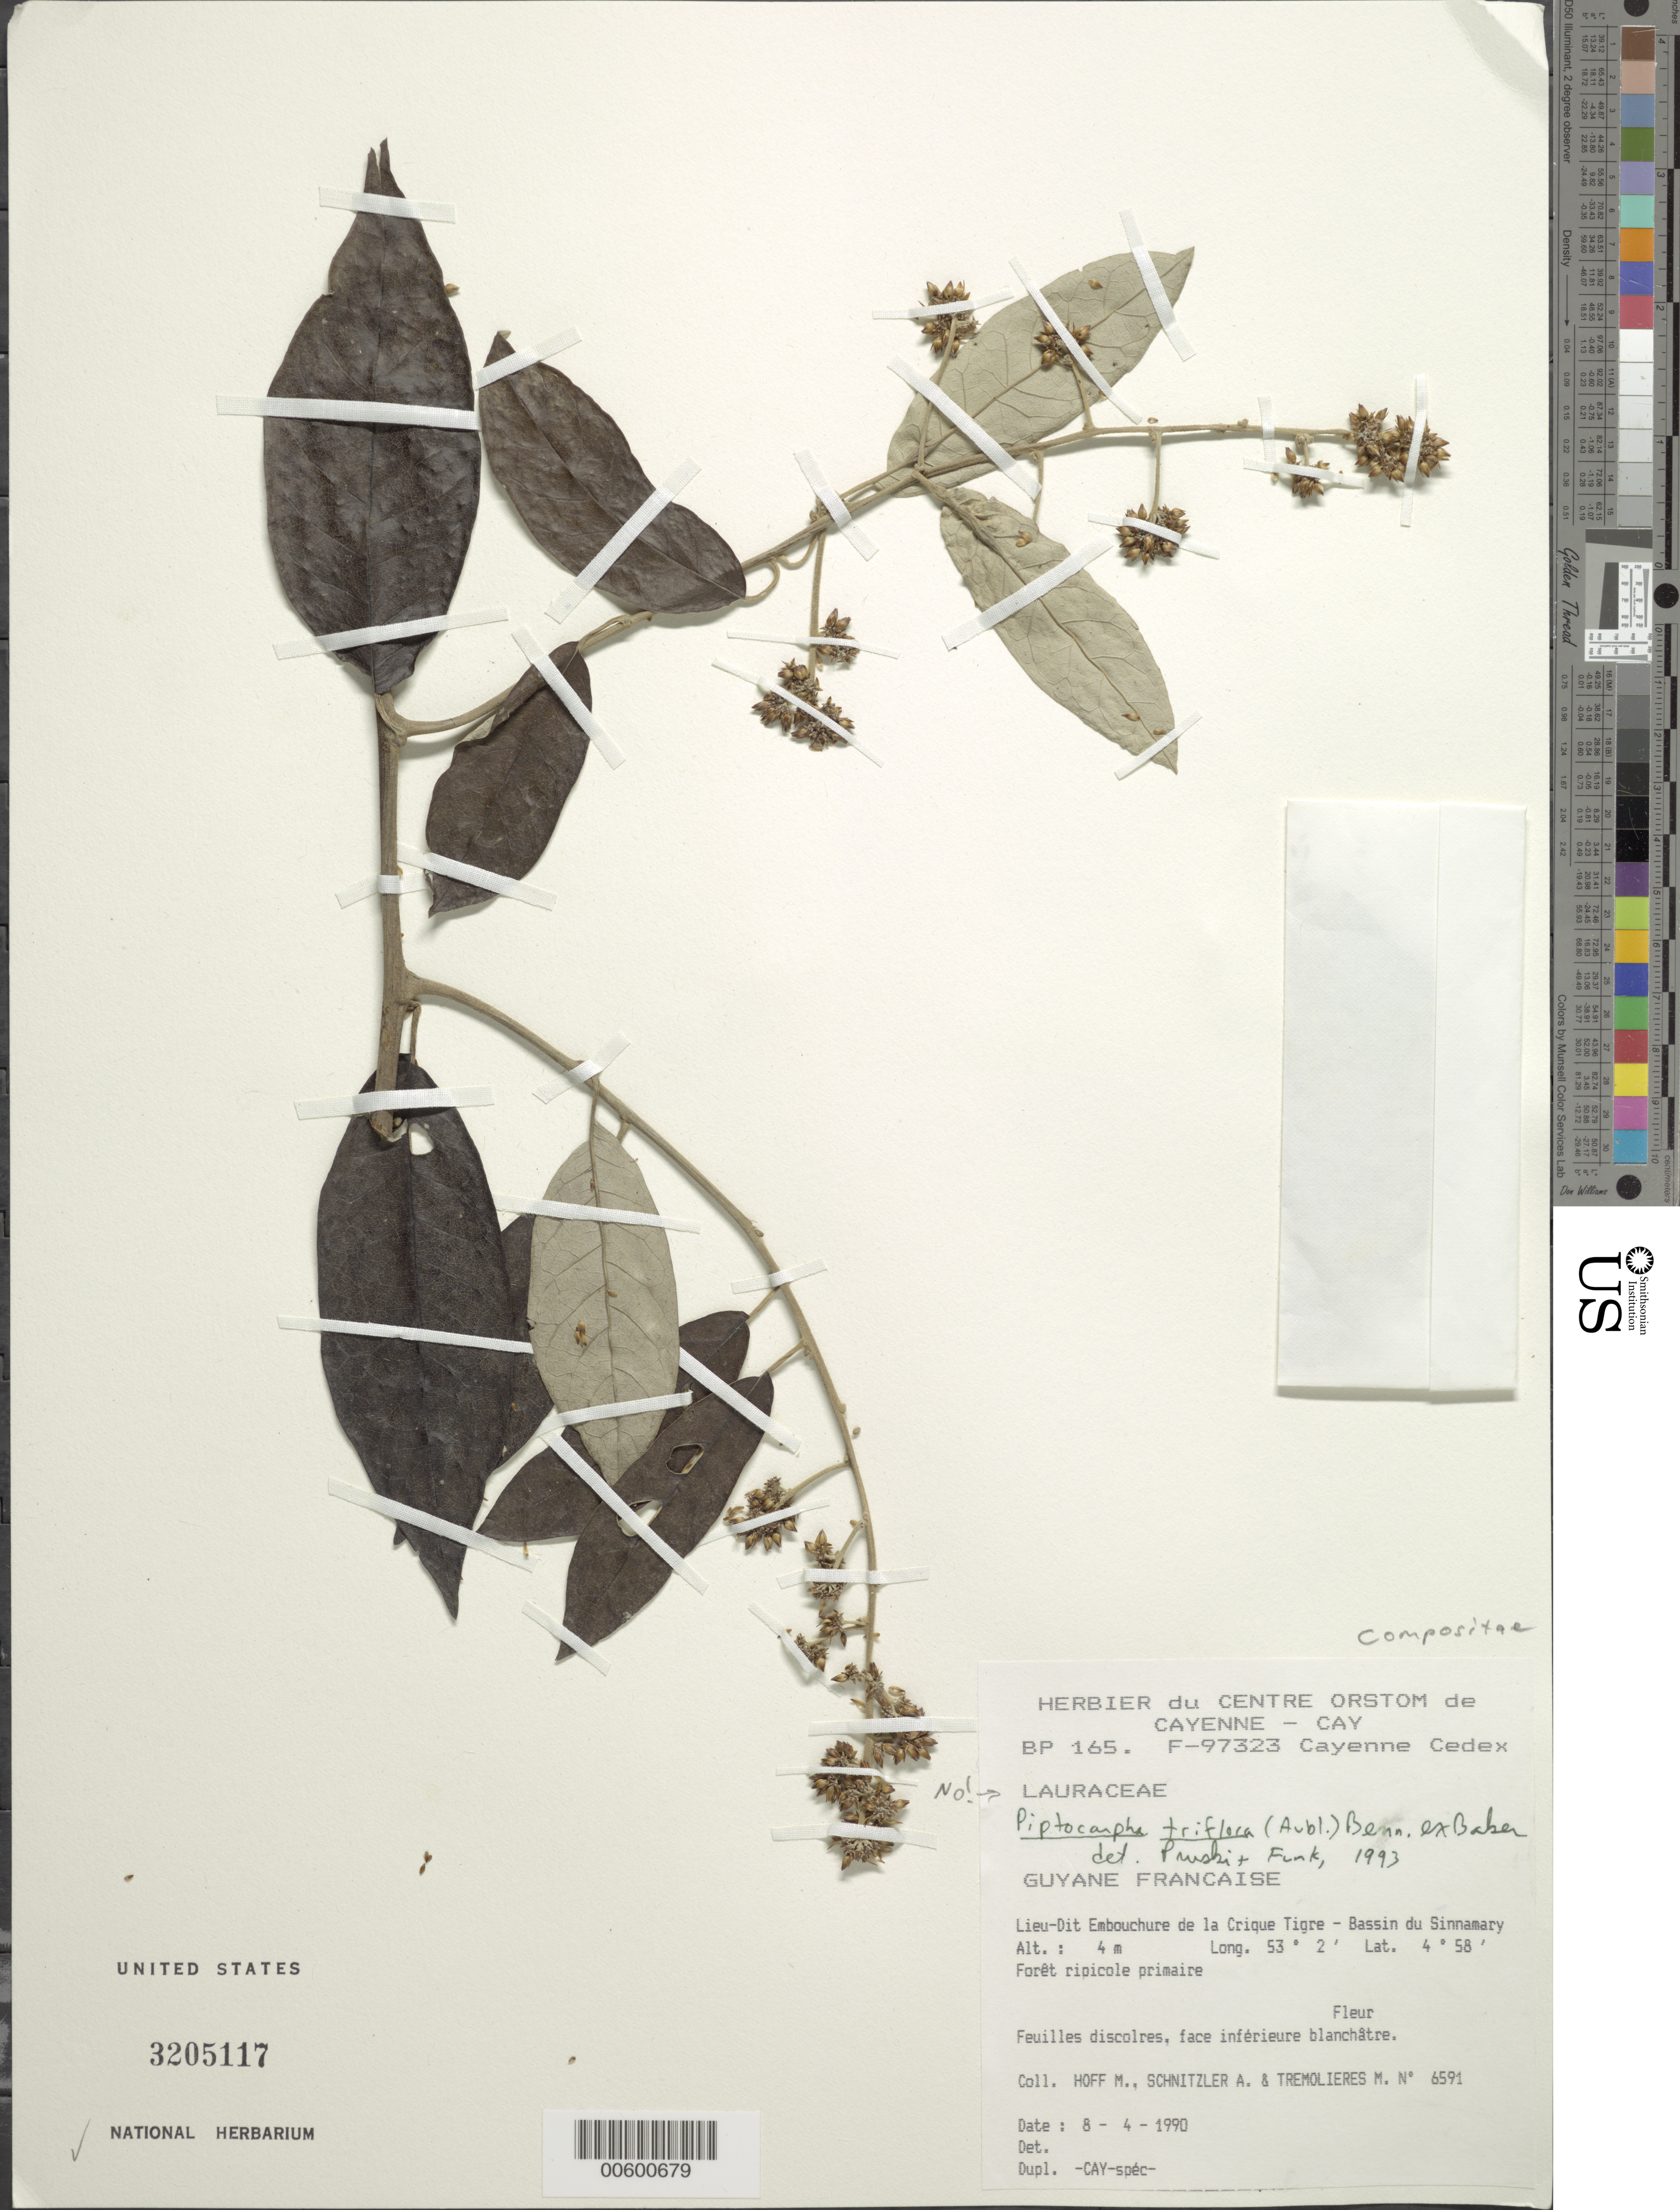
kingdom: Plantae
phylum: Tracheophyta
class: Magnoliopsida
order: Asterales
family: Asteraceae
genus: Piptocarpha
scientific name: Piptocarpha triflora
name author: (Aubl.) Benn. ex Baker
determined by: Pruski, J. F.; Funk, V. A.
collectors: M. Hoff, A. Schnitzler & M. Tremolieres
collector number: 6591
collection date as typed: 8-Apr-90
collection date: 1990-04-08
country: French Guiana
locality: Crique Tigre, embouchure; Bassin du Sinnamary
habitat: Primary riparian forest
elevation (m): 4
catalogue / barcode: US 3205117